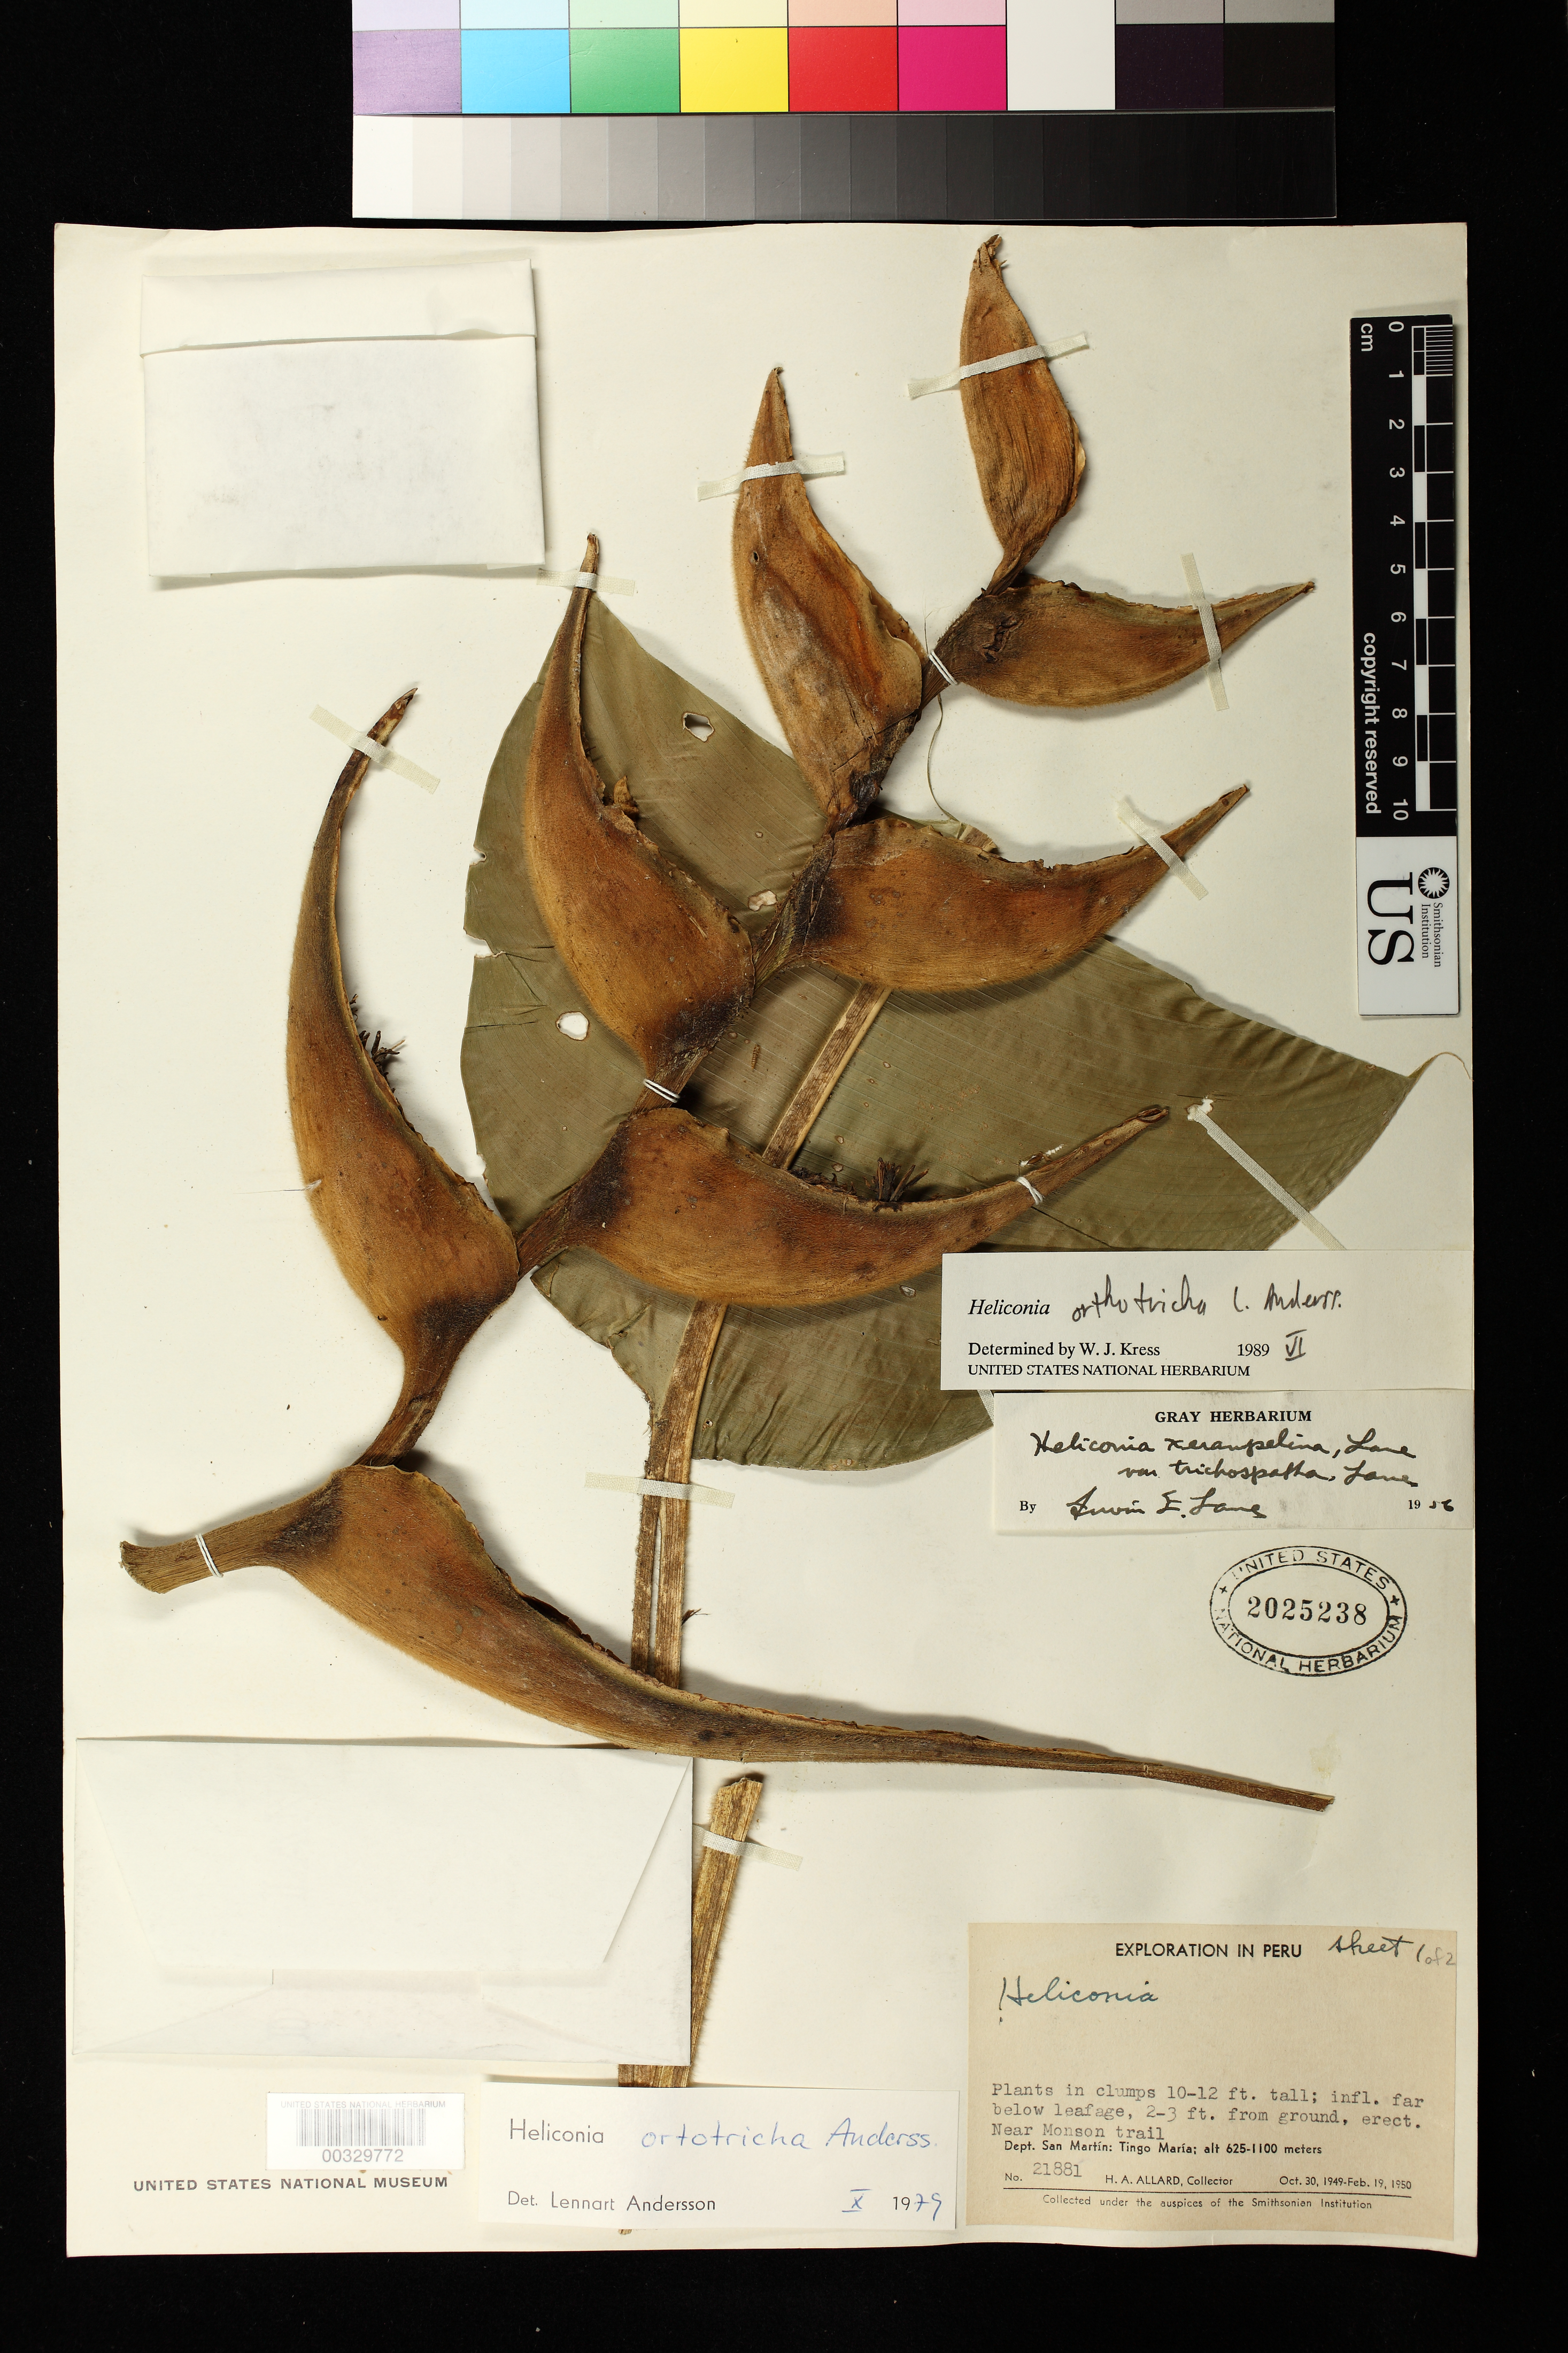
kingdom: Plantae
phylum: Tracheophyta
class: Liliopsida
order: Zingiberales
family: Heliconiaceae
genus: Heliconia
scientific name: Heliconia orthotricha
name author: L. Andersson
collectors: H. A. Allard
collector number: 21881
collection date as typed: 30 Oct 1949 to 19 Feb 1950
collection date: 1949-10-30/1950-02-19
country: Peru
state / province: San Martín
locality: Tingo maria, near monson trail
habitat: near trail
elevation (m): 625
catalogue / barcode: US 2025238